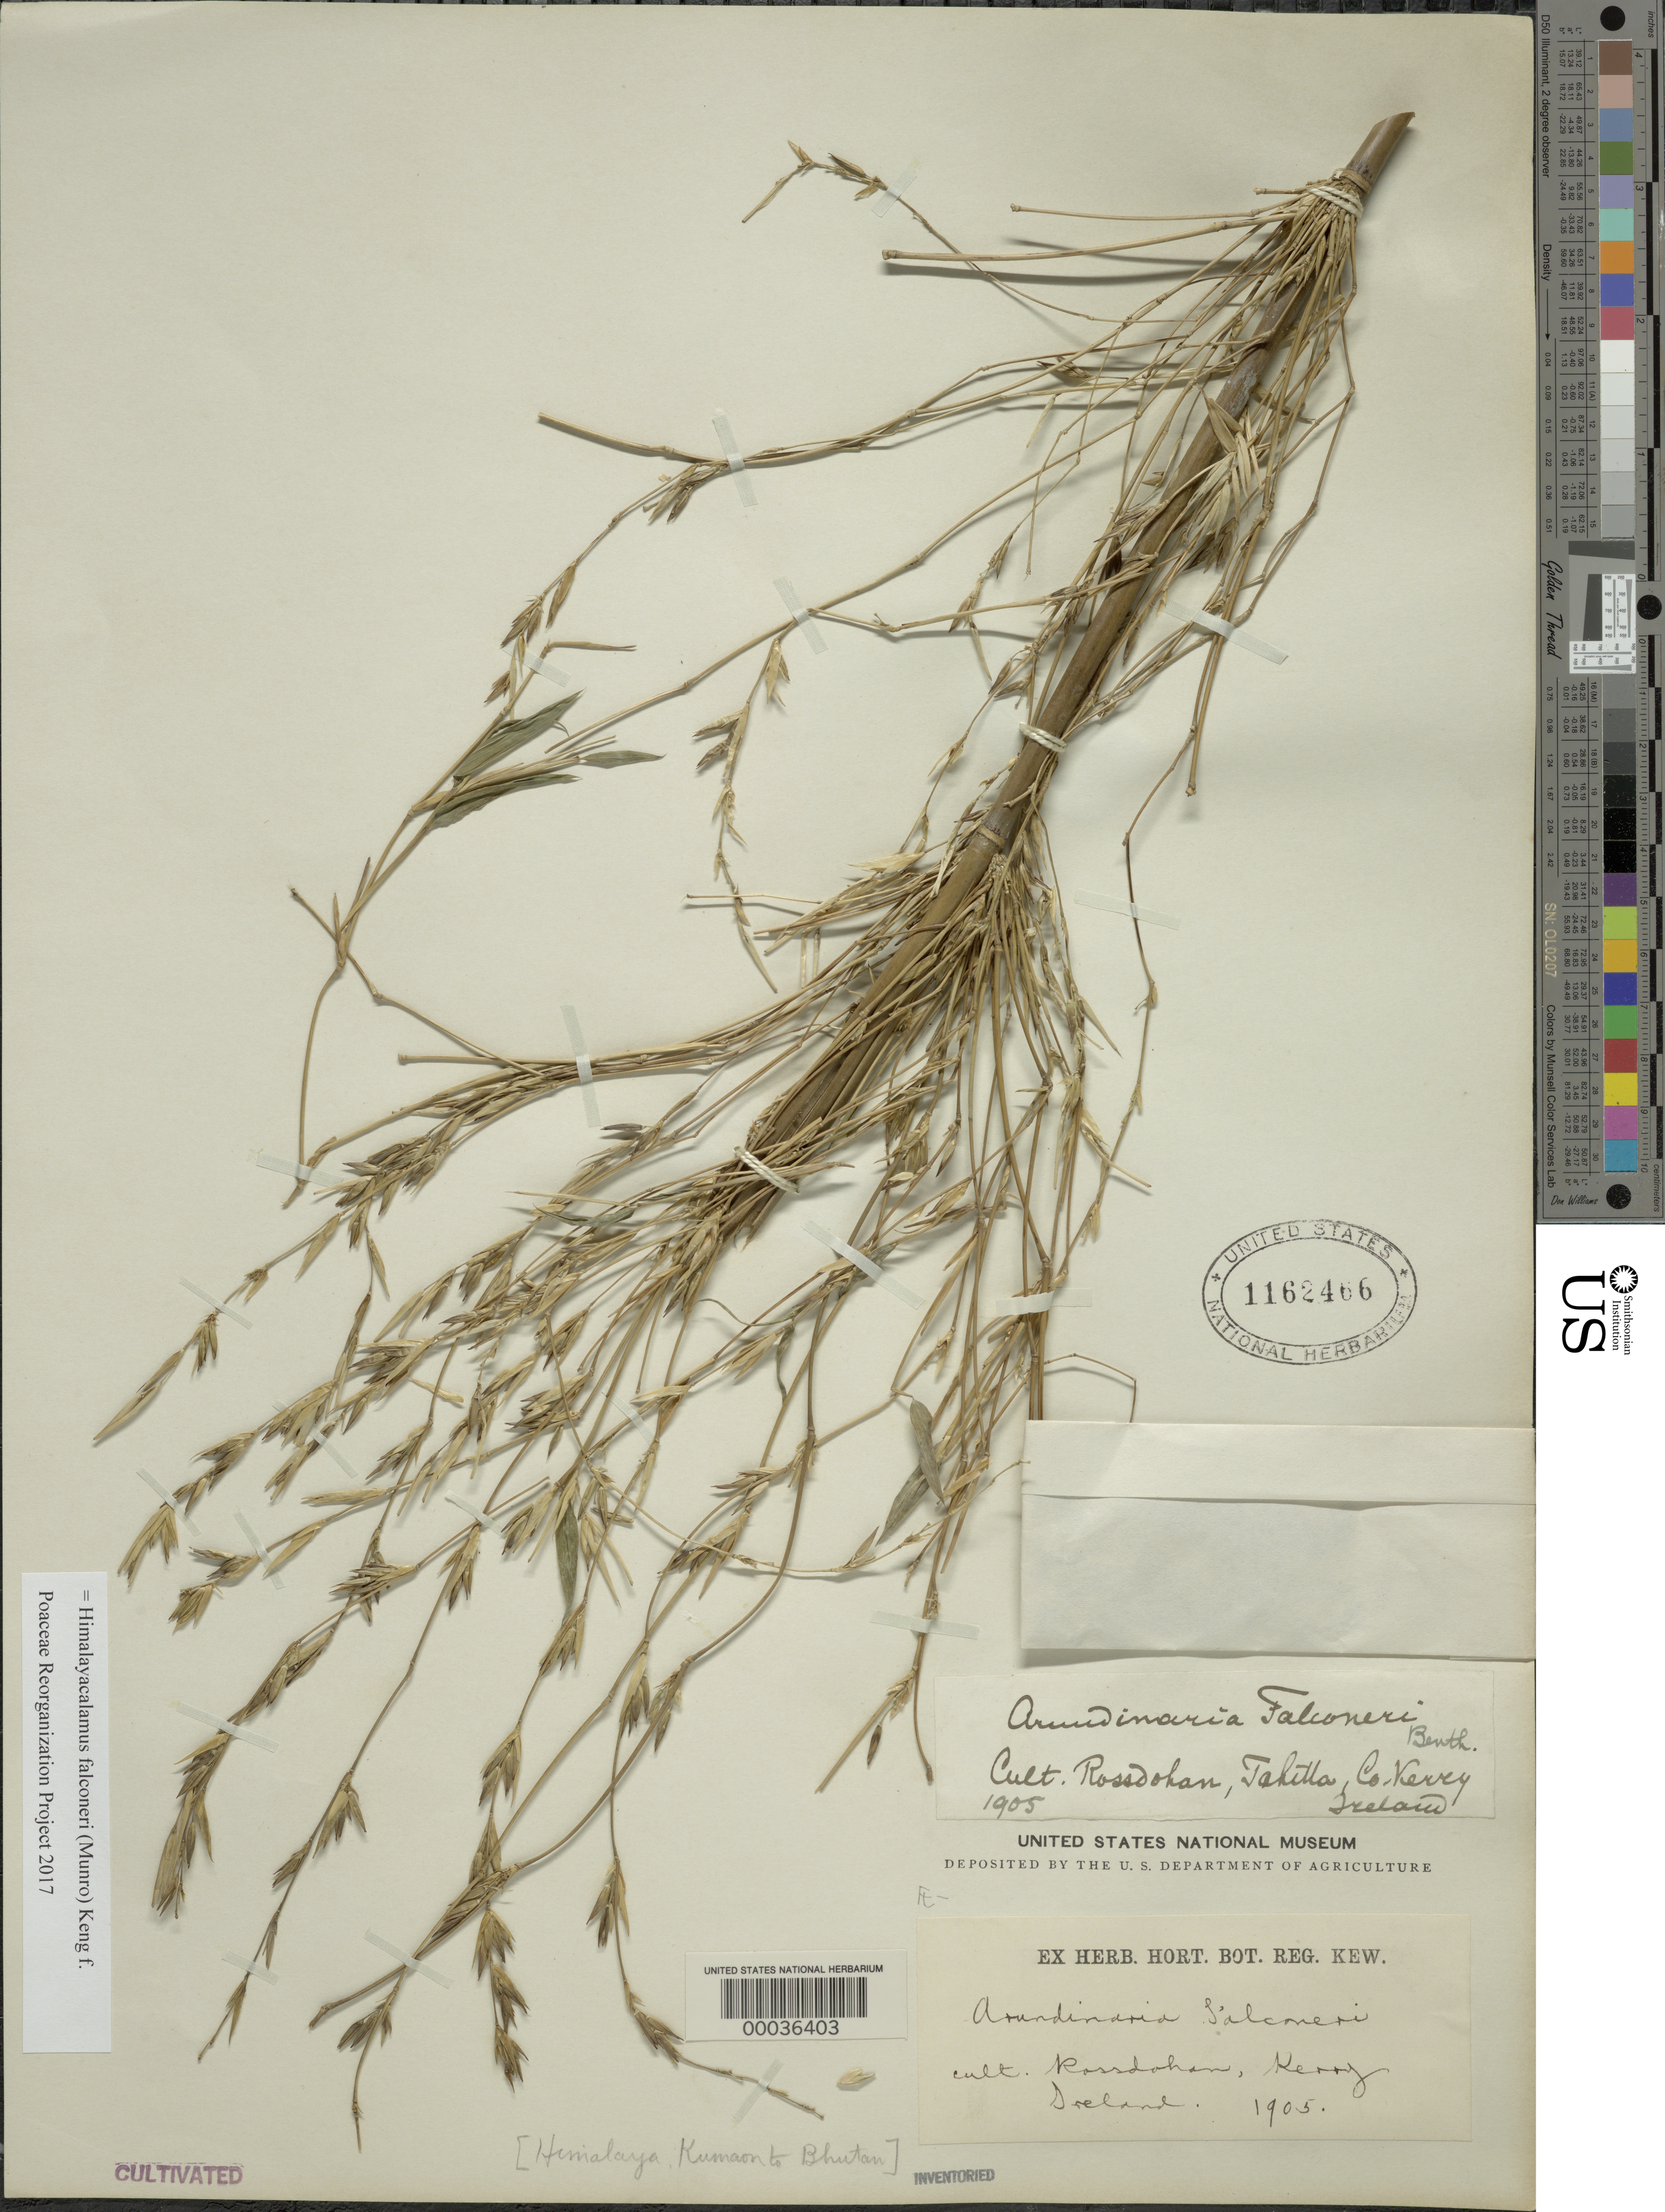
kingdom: Plantae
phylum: Tracheophyta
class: Liliopsida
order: Poales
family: Poaceae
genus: Drepanostachyum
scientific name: Drepanostachyum falconeri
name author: (Hook. f. ex Munro) Soderstr.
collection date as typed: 1905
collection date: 1905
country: Ireland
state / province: Munster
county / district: Kerry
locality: Rossdohan, tahitta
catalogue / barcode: US 1162466